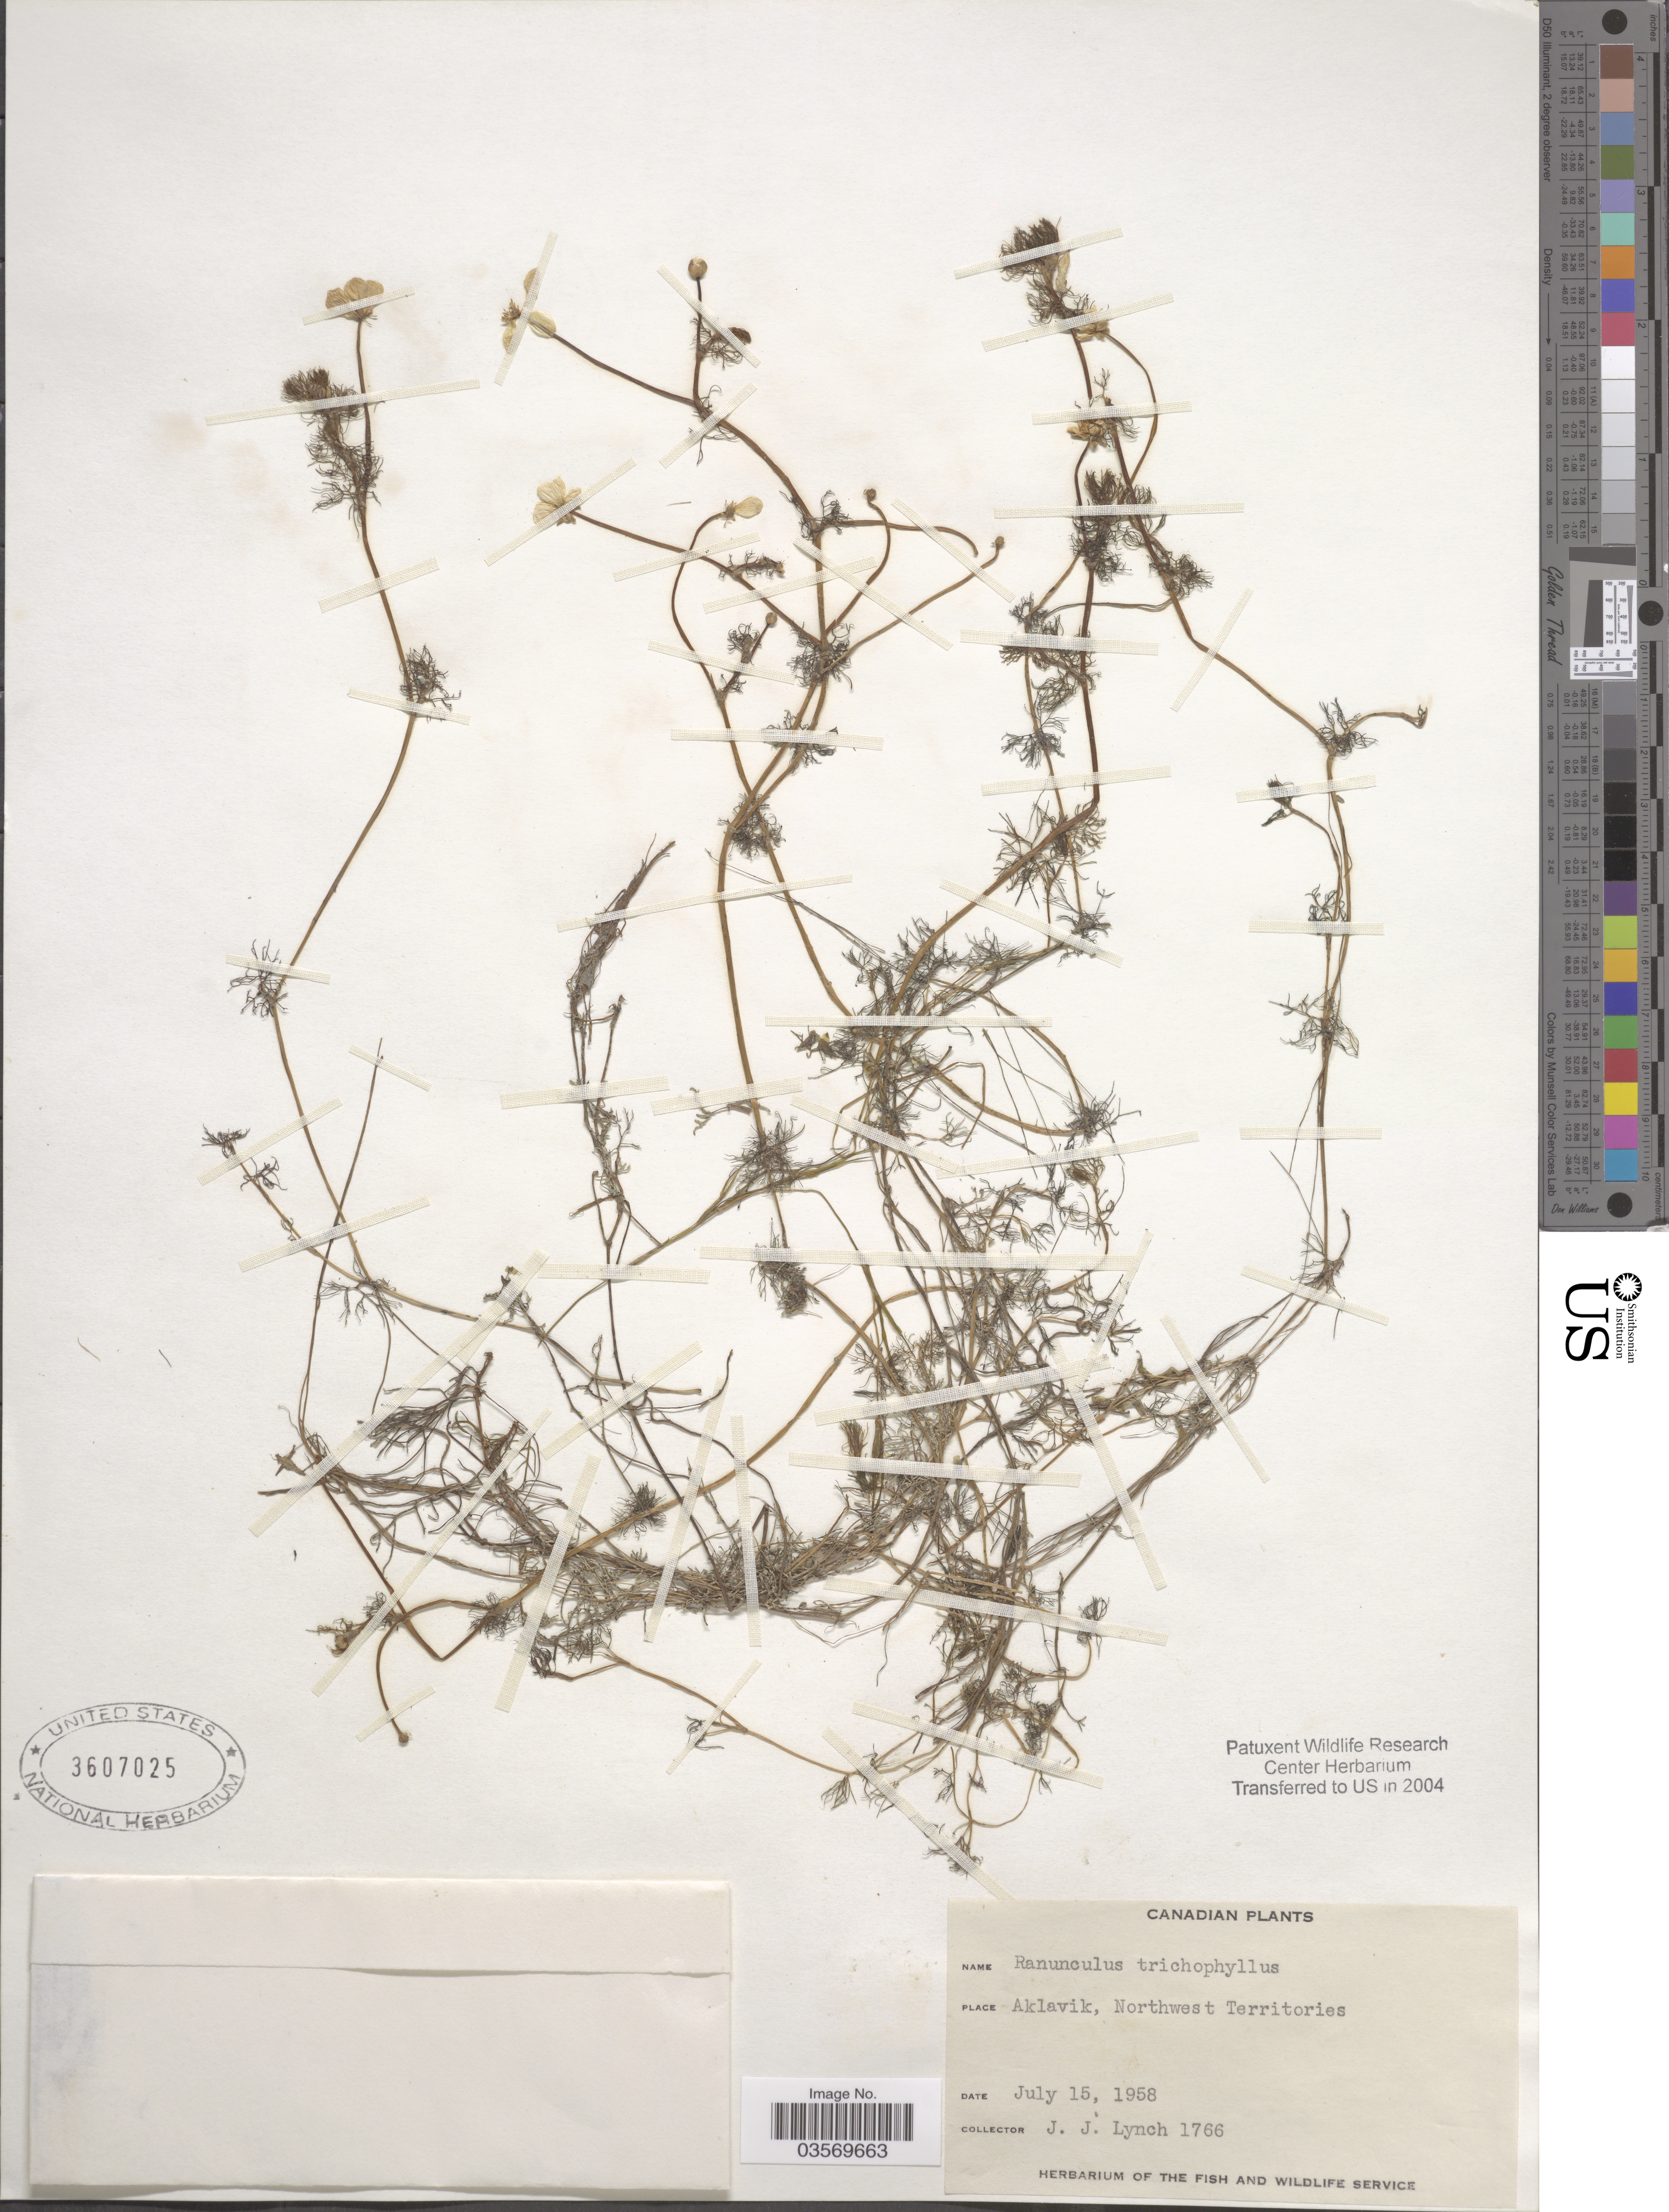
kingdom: Plantae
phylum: Tracheophyta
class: Magnoliopsida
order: Ranunculales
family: Ranunculaceae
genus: Ranunculus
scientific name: Ranunculus trichophyllus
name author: Chaix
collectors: J. Lynch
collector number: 1766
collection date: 1958-07-15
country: Canada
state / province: Northwest Territories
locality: Aklavik.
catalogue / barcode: US 3607025